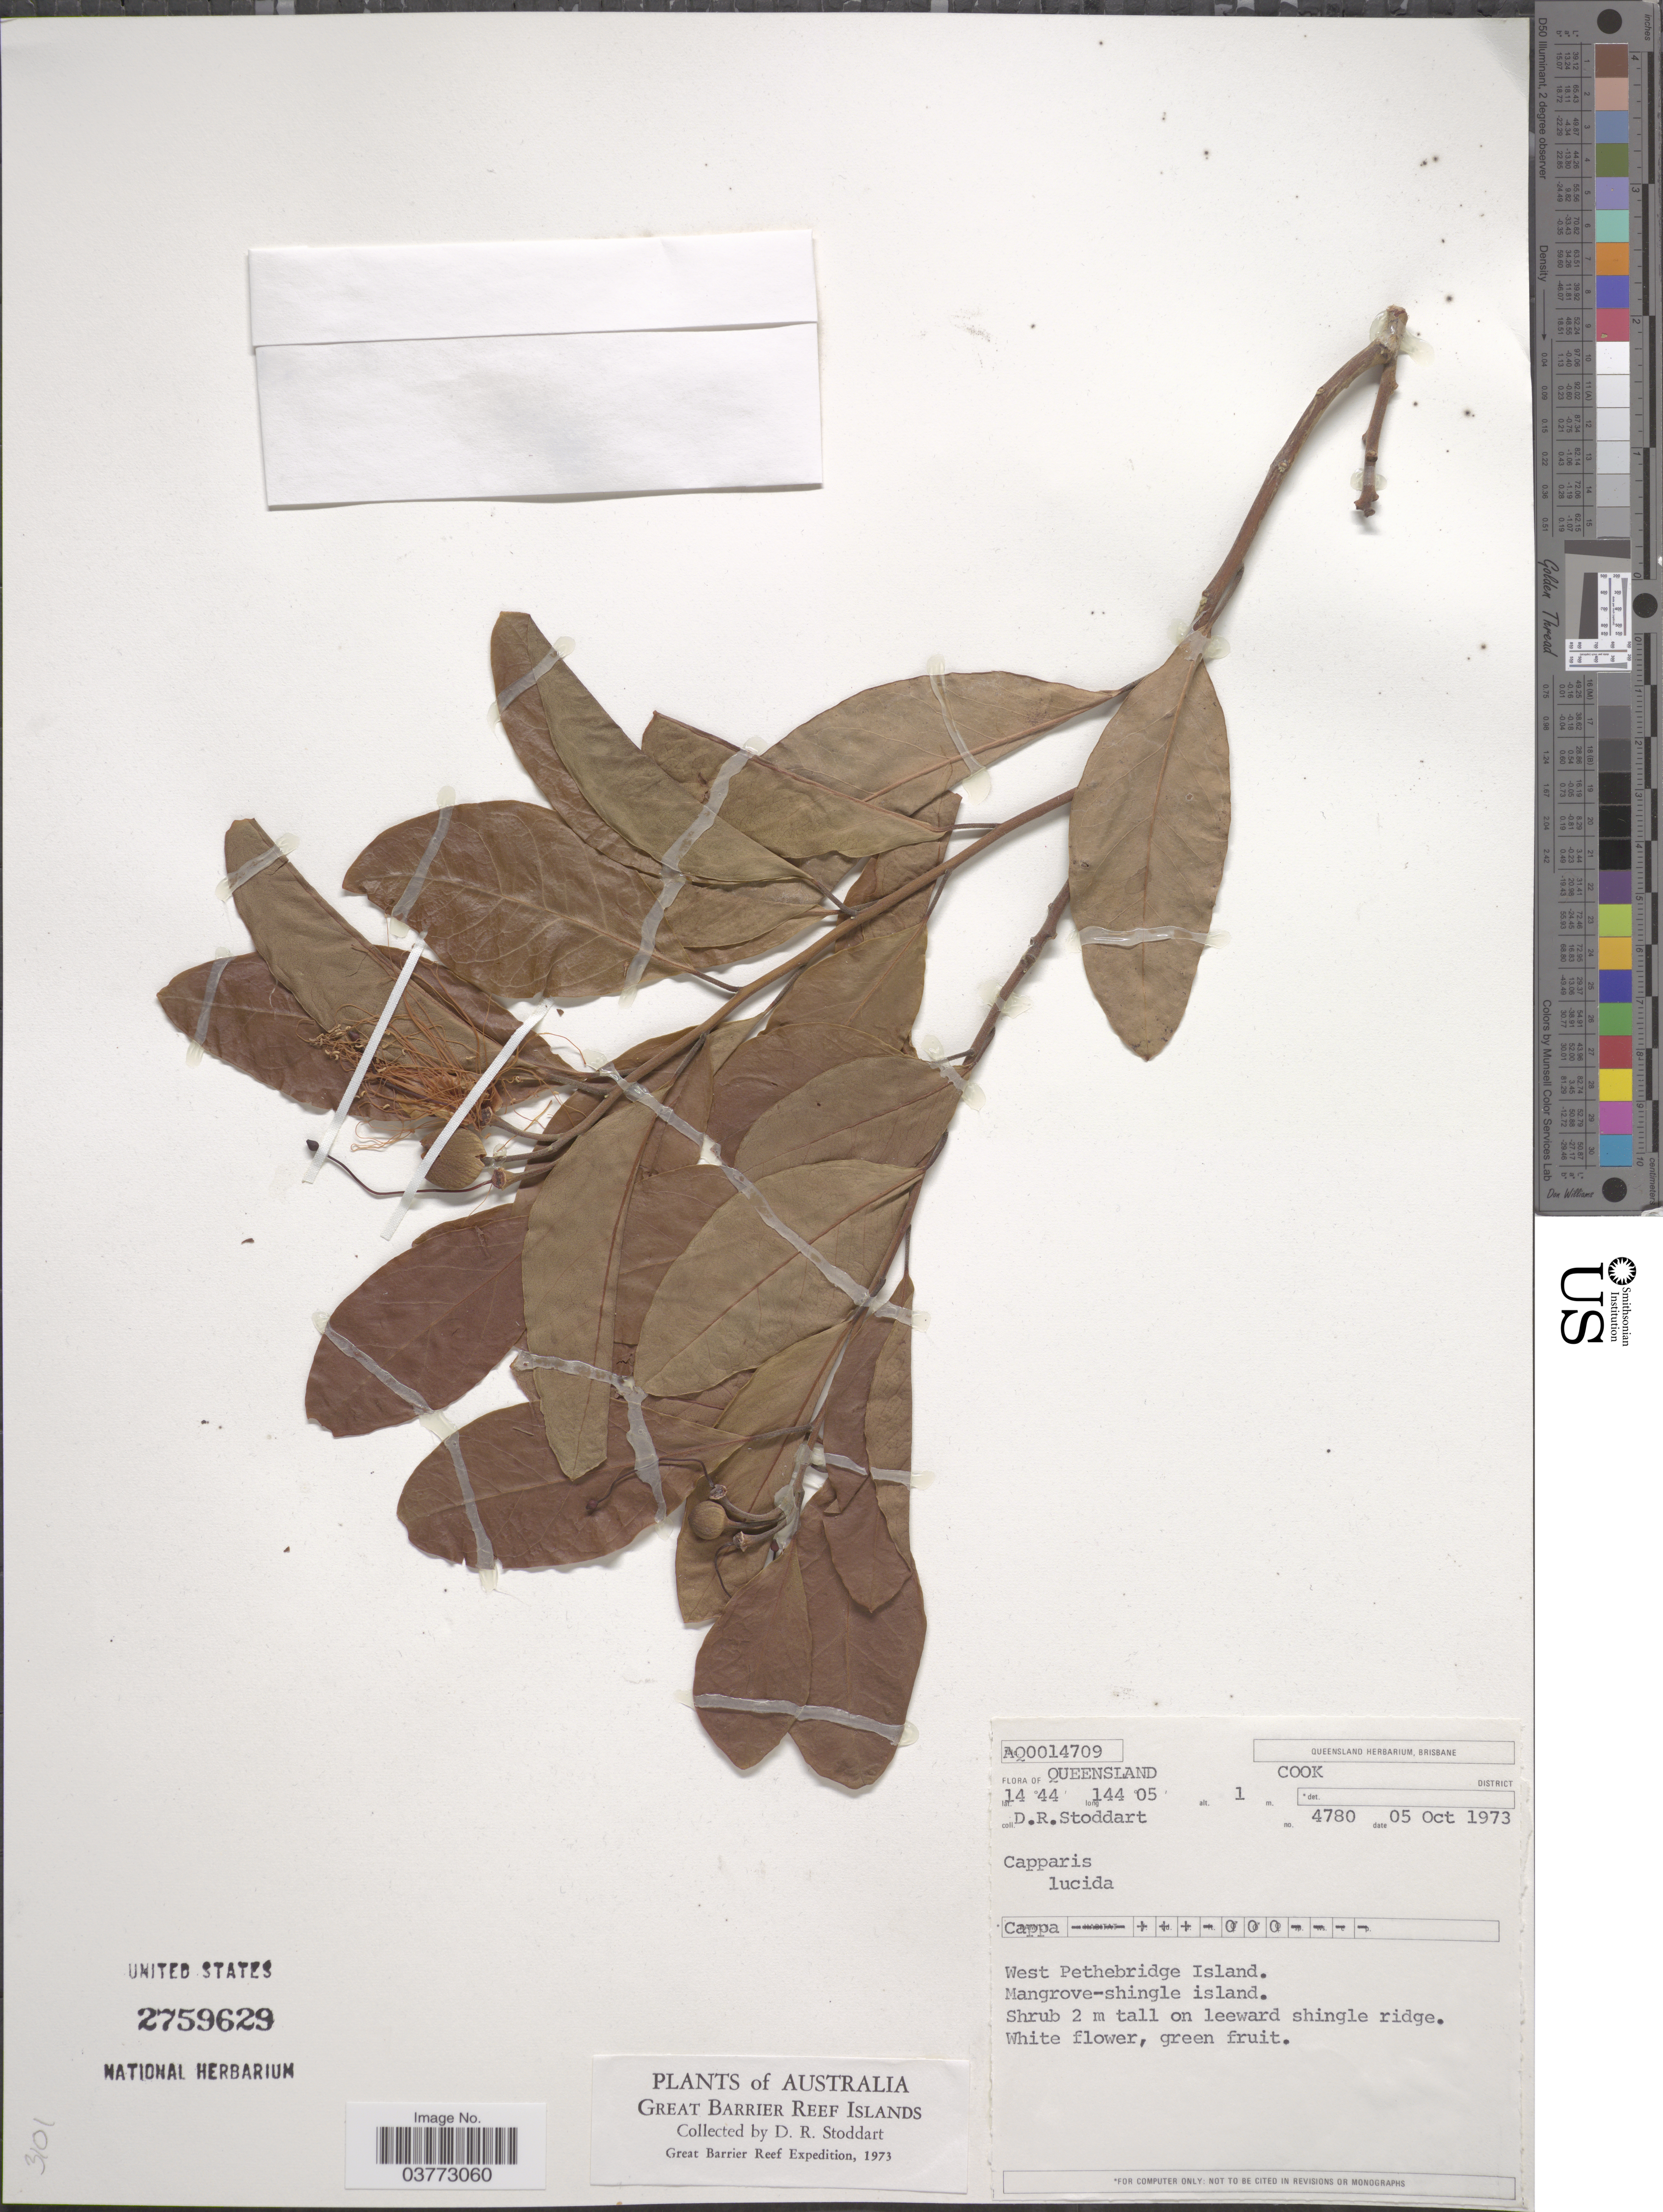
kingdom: Plantae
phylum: Tracheophyta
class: Magnoliopsida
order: Brassicales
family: Capparaceae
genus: Capparis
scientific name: Capparis lucida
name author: (Banks ex DC.) Benth.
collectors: D. R. Stoddart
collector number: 4780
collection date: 1973-10-05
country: Australia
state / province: Queensland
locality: Cook District. West Pethebridge Island.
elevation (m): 1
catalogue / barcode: US 2759629